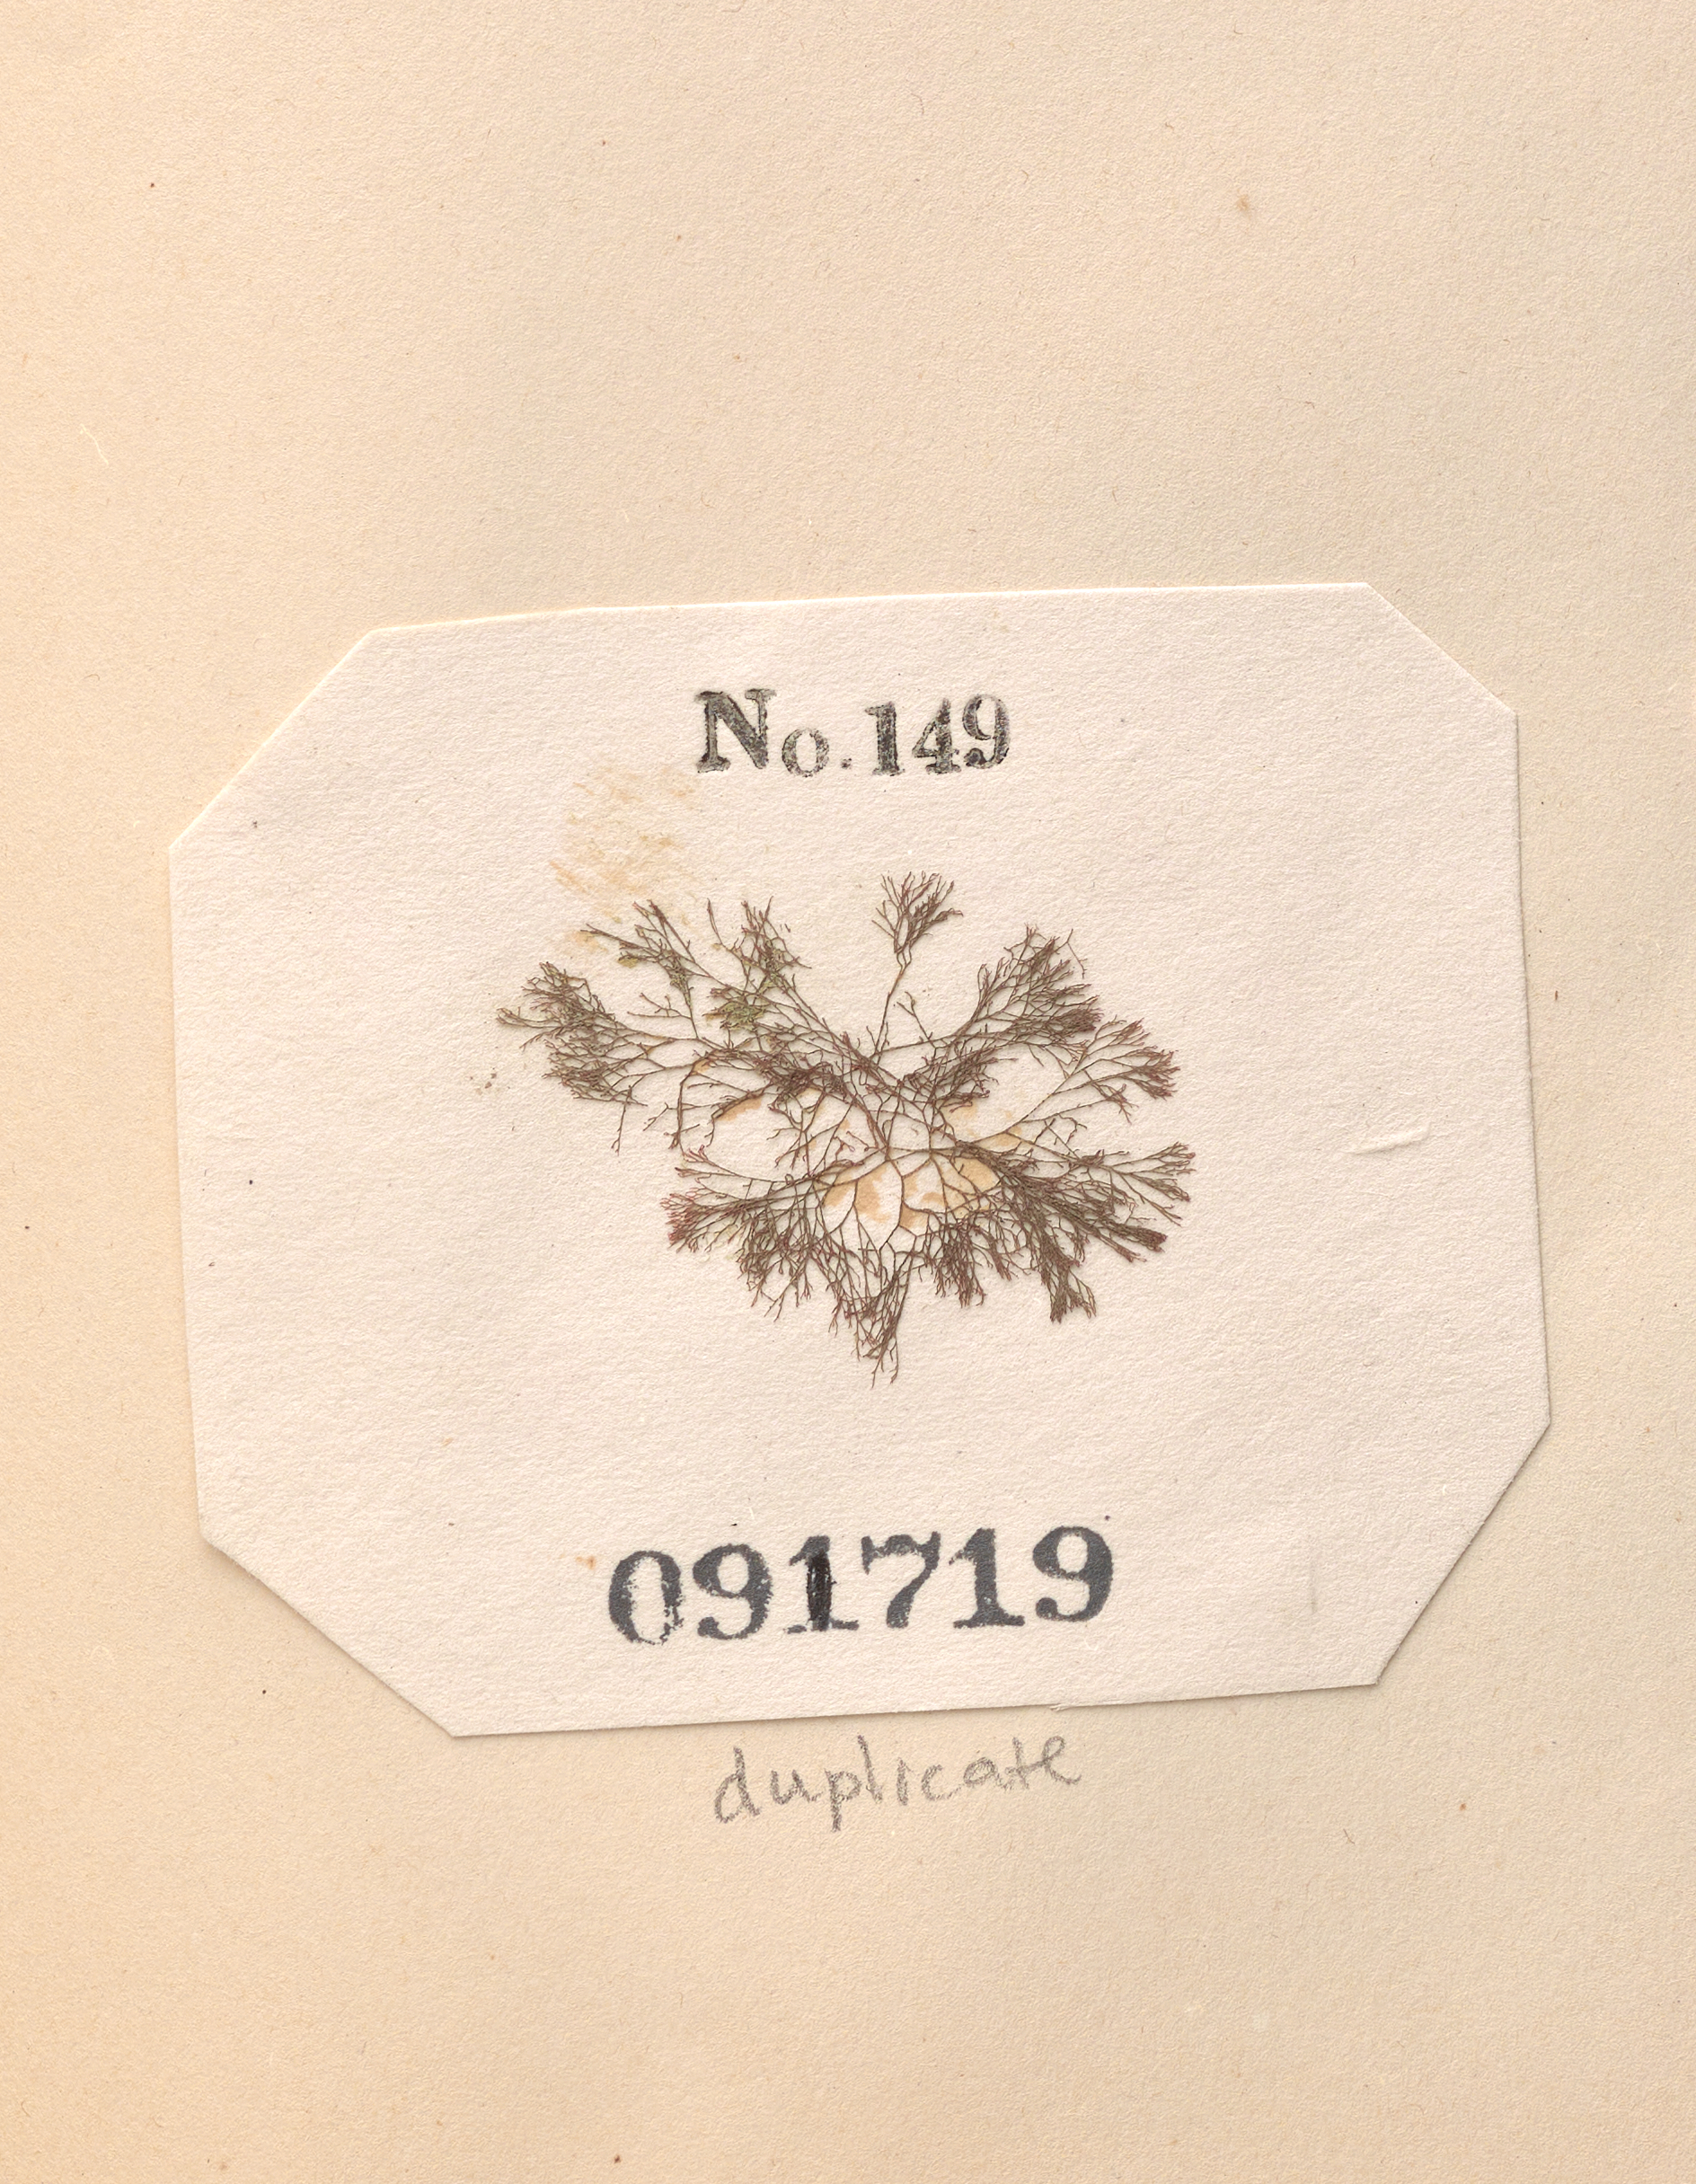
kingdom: Plantae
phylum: Rhodophyta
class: Florideophyceae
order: Ceramiales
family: Ceramiaceae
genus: Ceramium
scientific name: Ceramium diaphanum var. obscura, ined., 7/2023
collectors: C. Durant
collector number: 149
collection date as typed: Sum 1850 AND -- Fal 1850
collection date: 1850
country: United States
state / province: New York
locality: Hurlgate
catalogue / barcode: US 91719